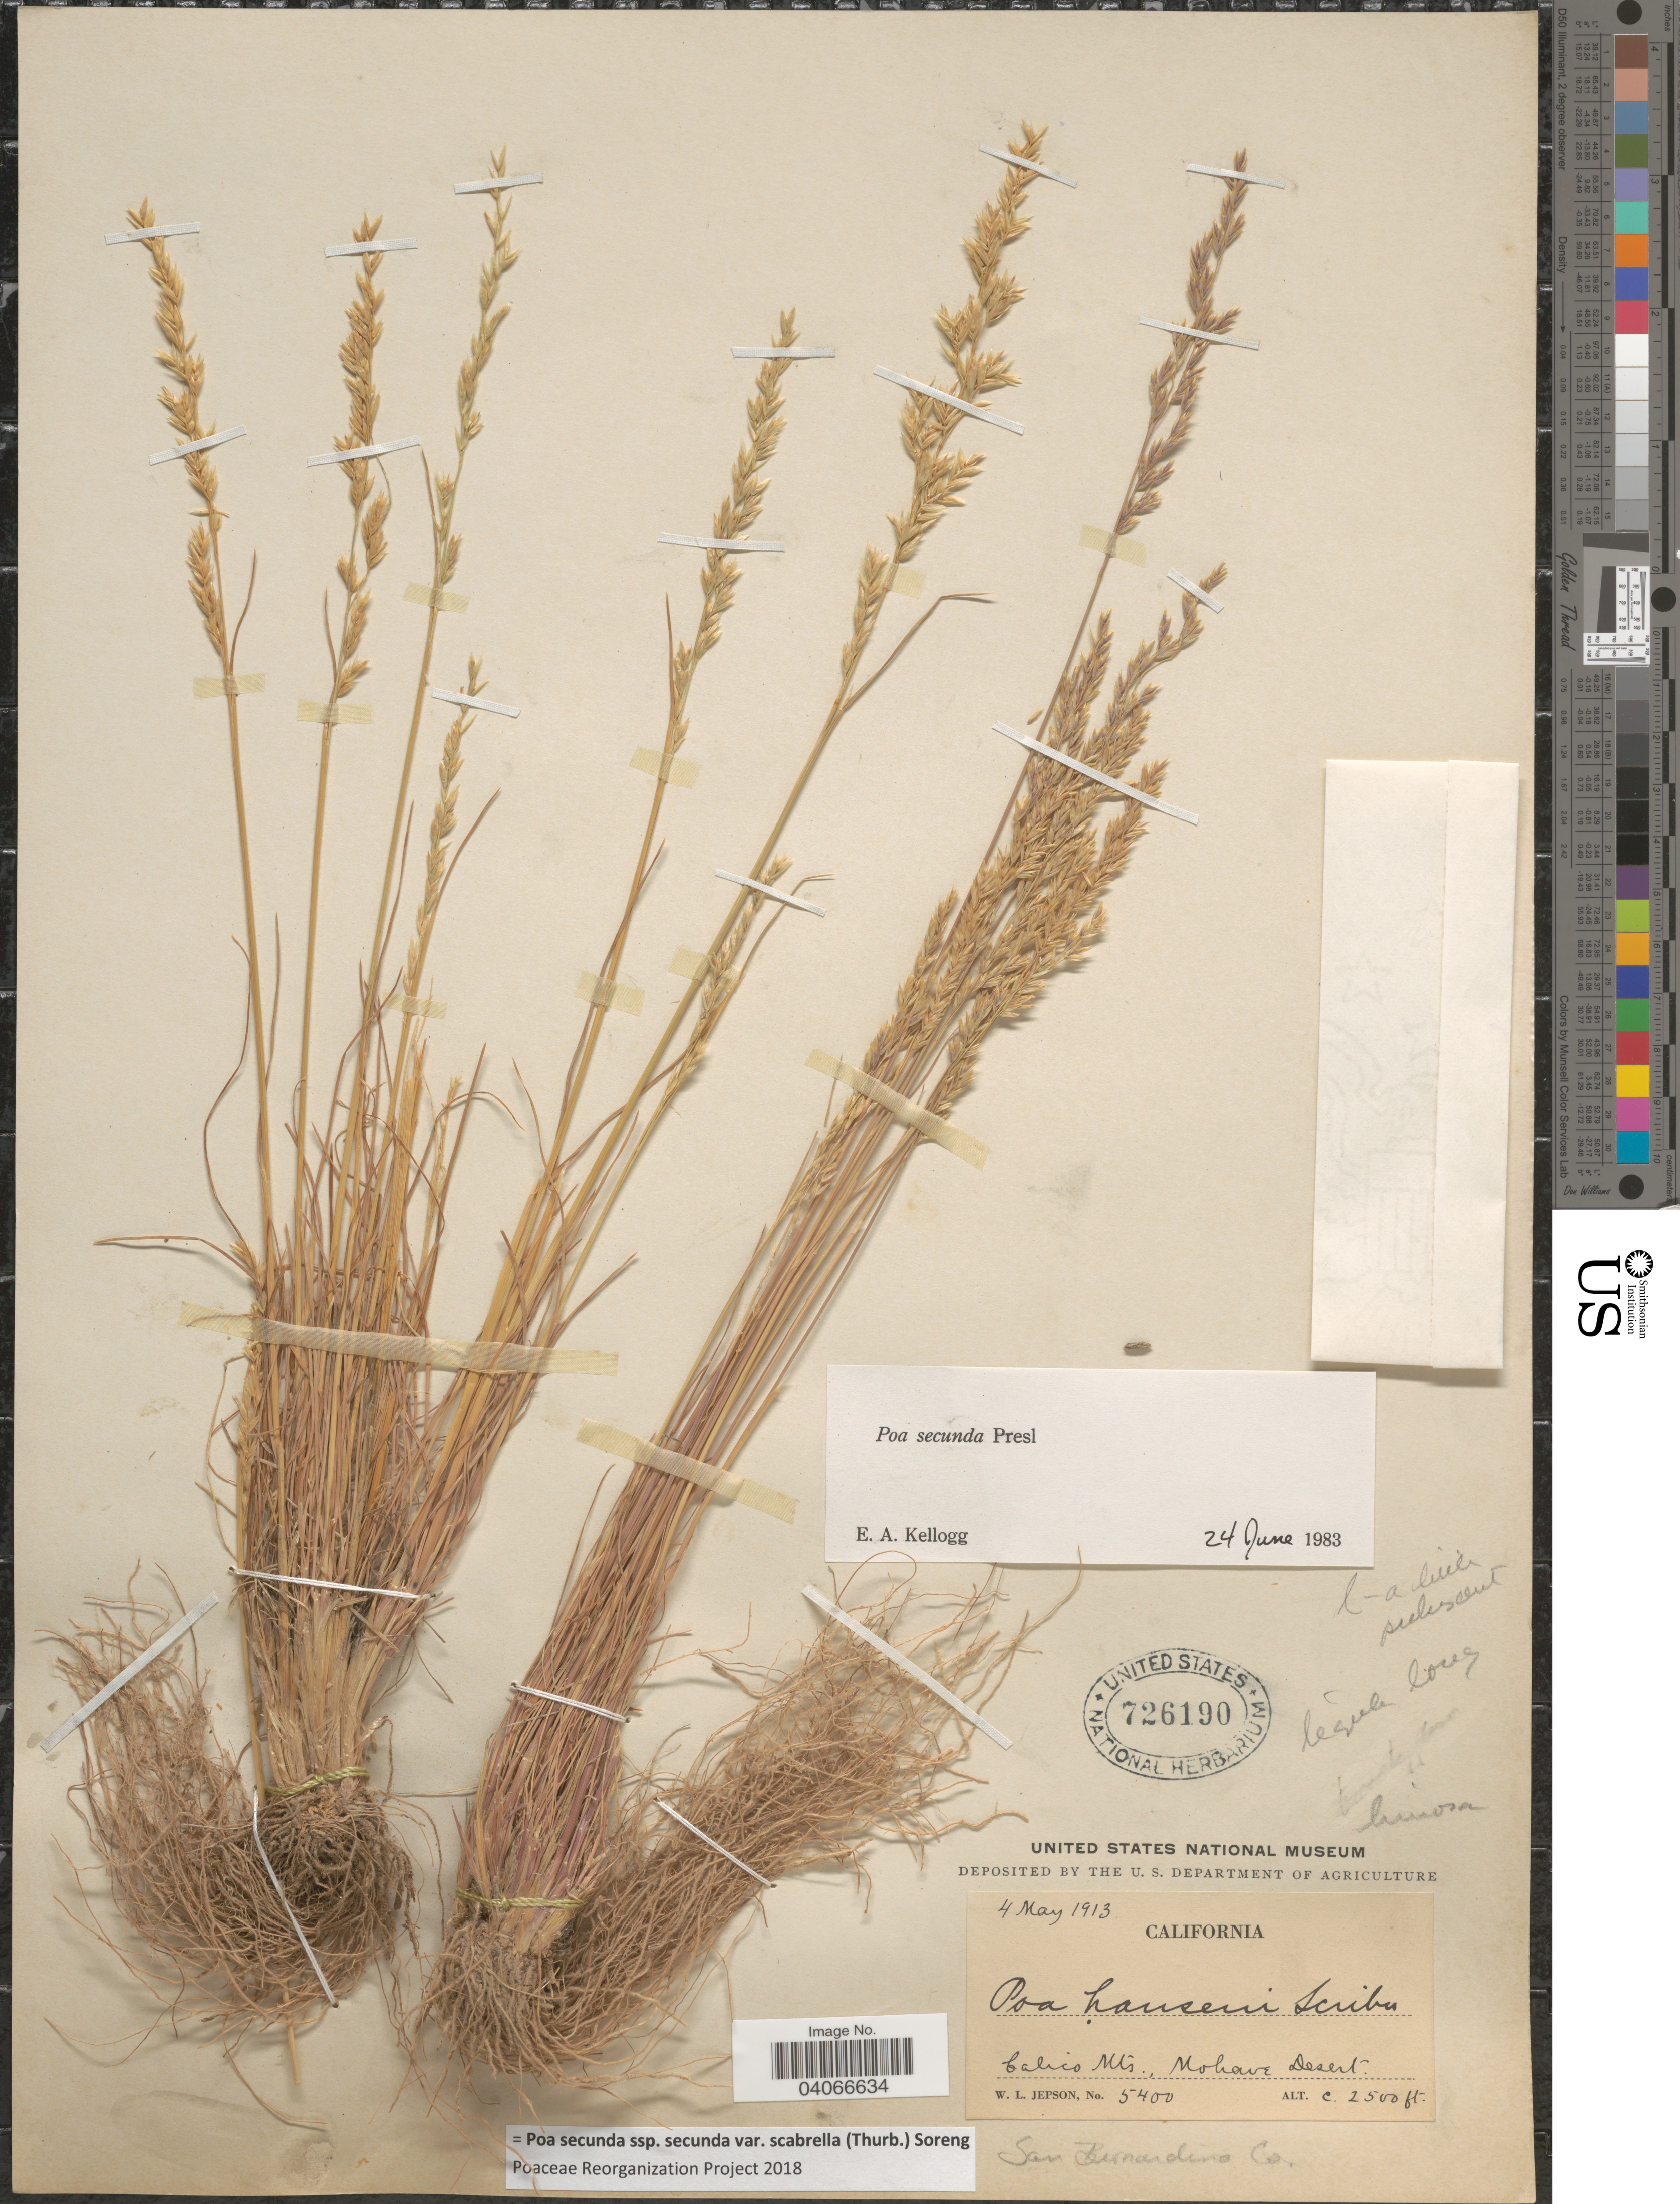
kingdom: Plantae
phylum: Tracheophyta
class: Liliopsida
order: Poales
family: Poaceae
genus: Poa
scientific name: Poa secunda subsp. secunda var. scabrella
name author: (Thurb.) Soreng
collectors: W. L. Jepson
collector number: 5400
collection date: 1913-05-04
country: United States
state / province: California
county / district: Kern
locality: Calico Mts., Mohave Desert. San Bernardino Co.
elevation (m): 762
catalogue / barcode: US 726190